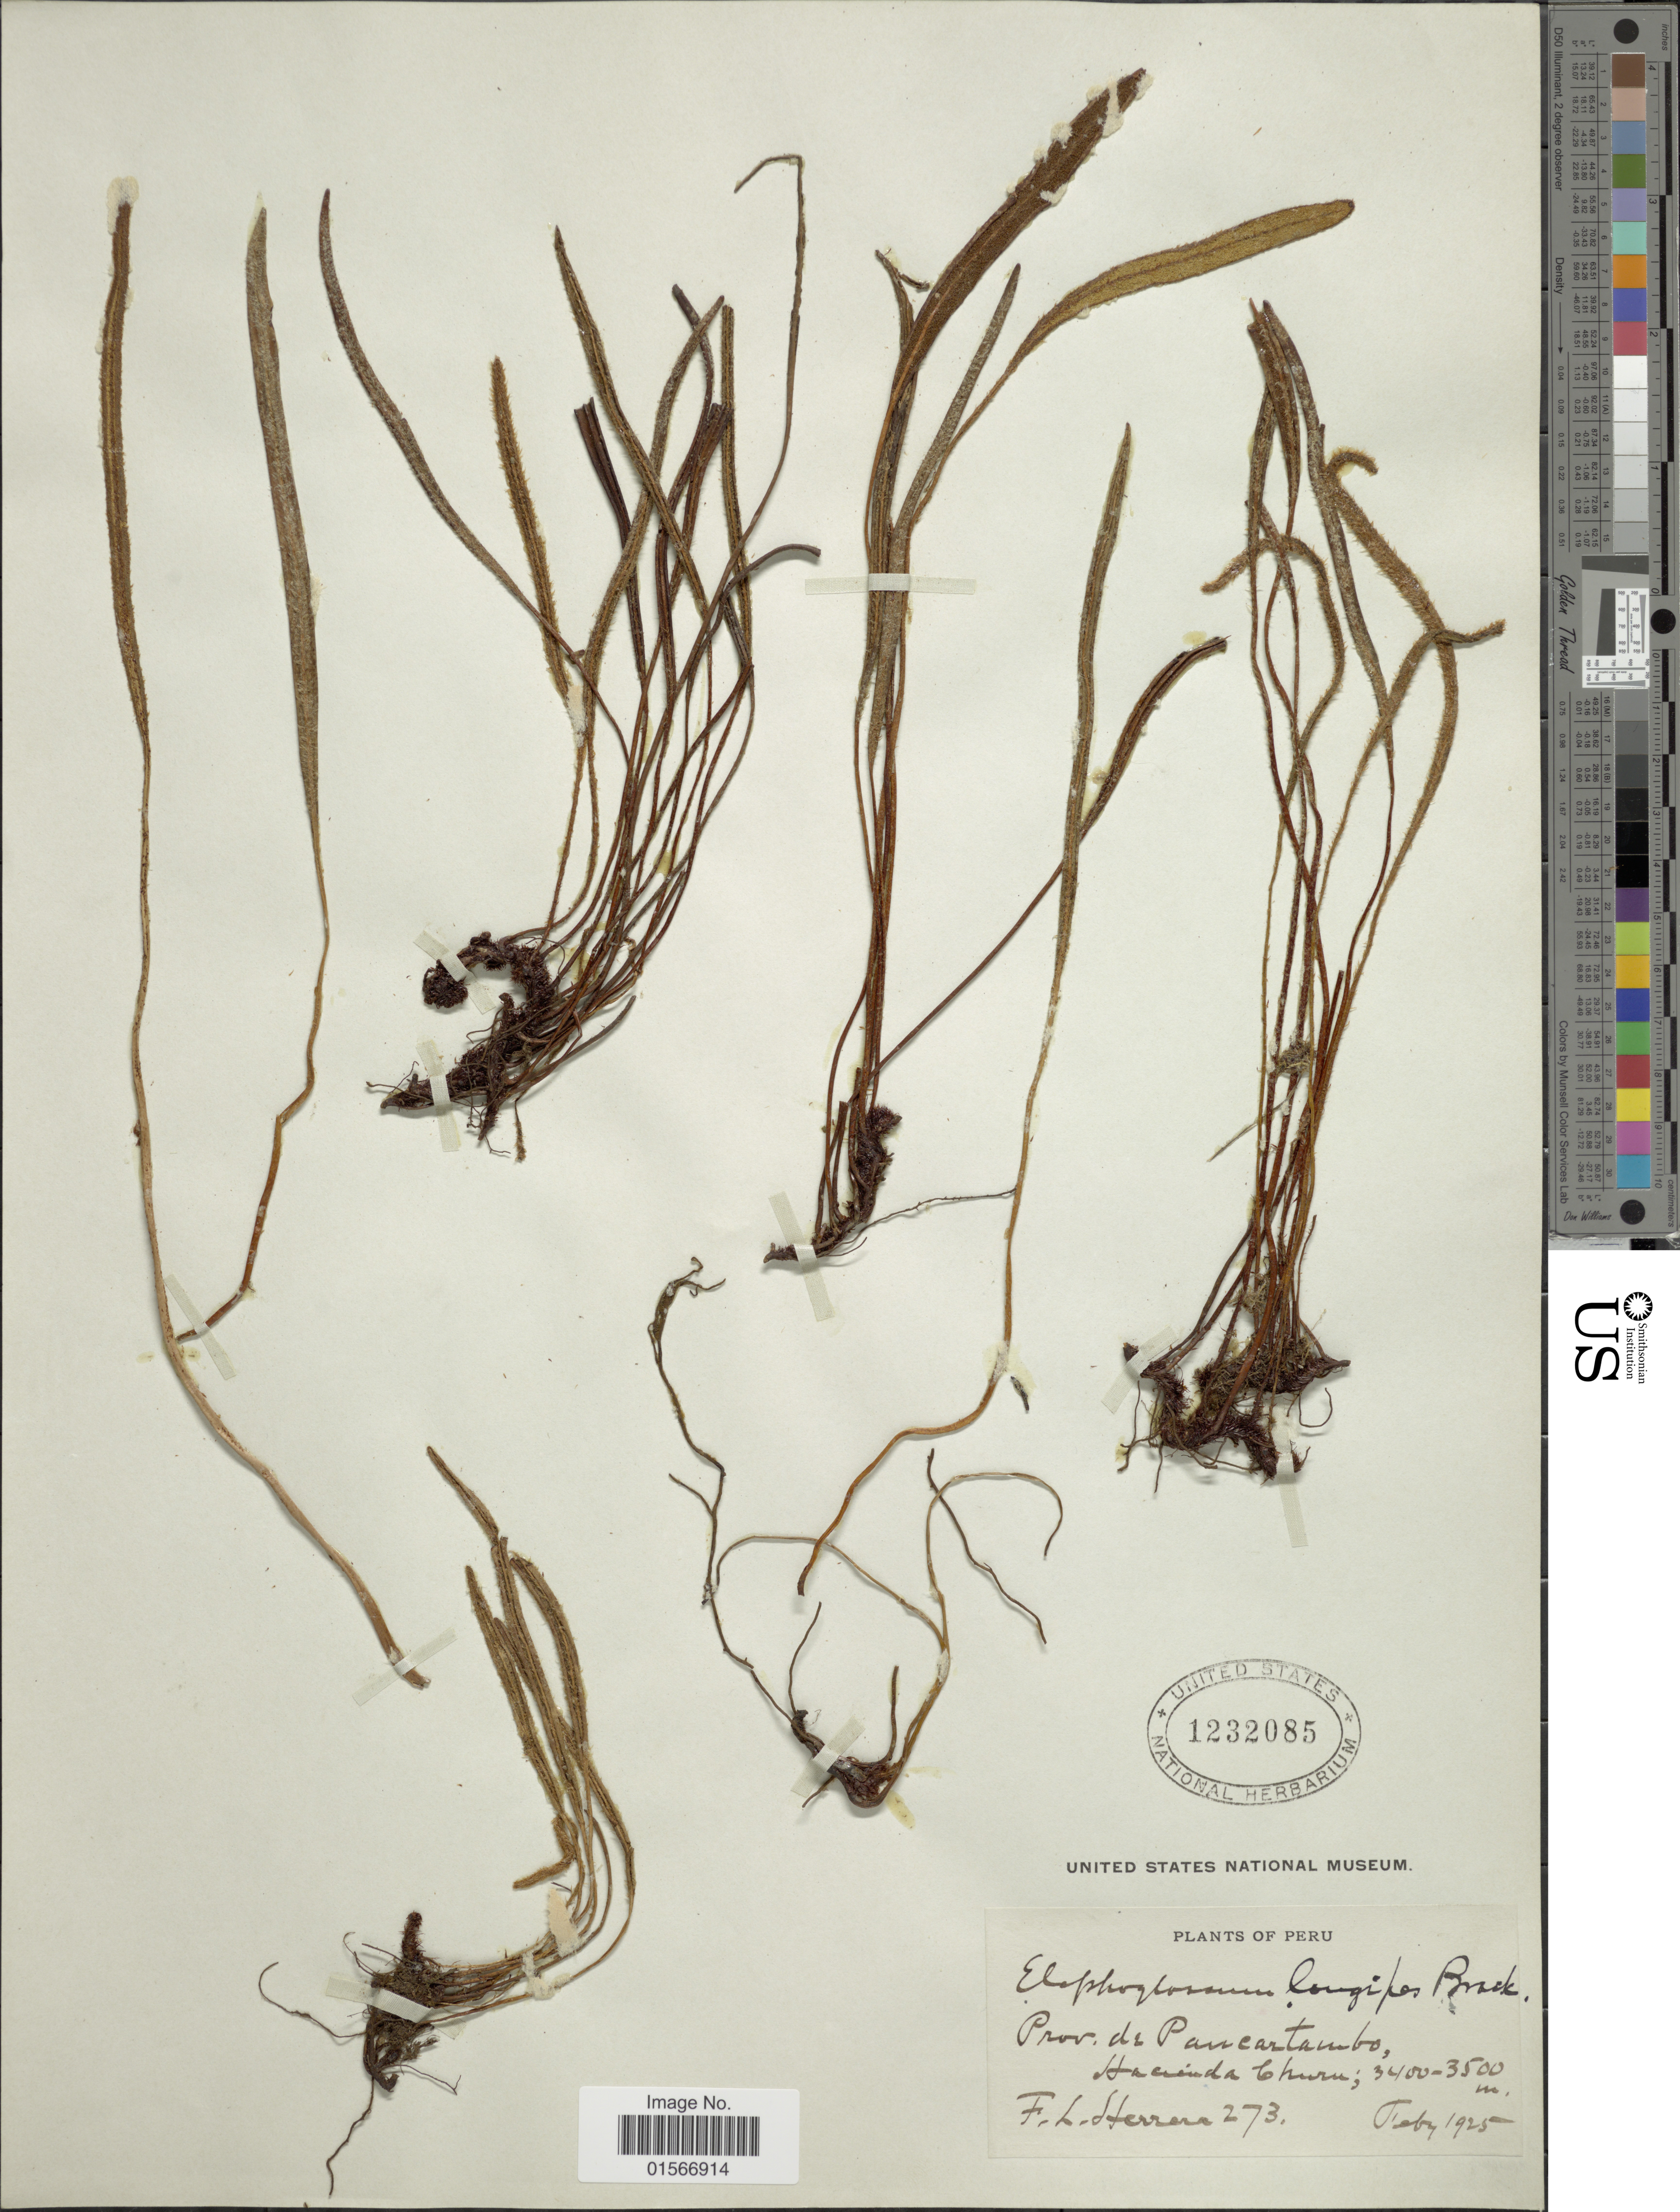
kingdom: Plantae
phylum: Tracheophyta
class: Polypodiopsida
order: Polypodiales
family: Dryopteridaceae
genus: Elaphoglossum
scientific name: Elaphoglossum longipes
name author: Brack. in Wilkes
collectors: F. L. Herrera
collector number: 273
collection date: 1925-02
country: Peru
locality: Prov. de Paucartambo, Hacienda Churu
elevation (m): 3400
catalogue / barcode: US 1232085